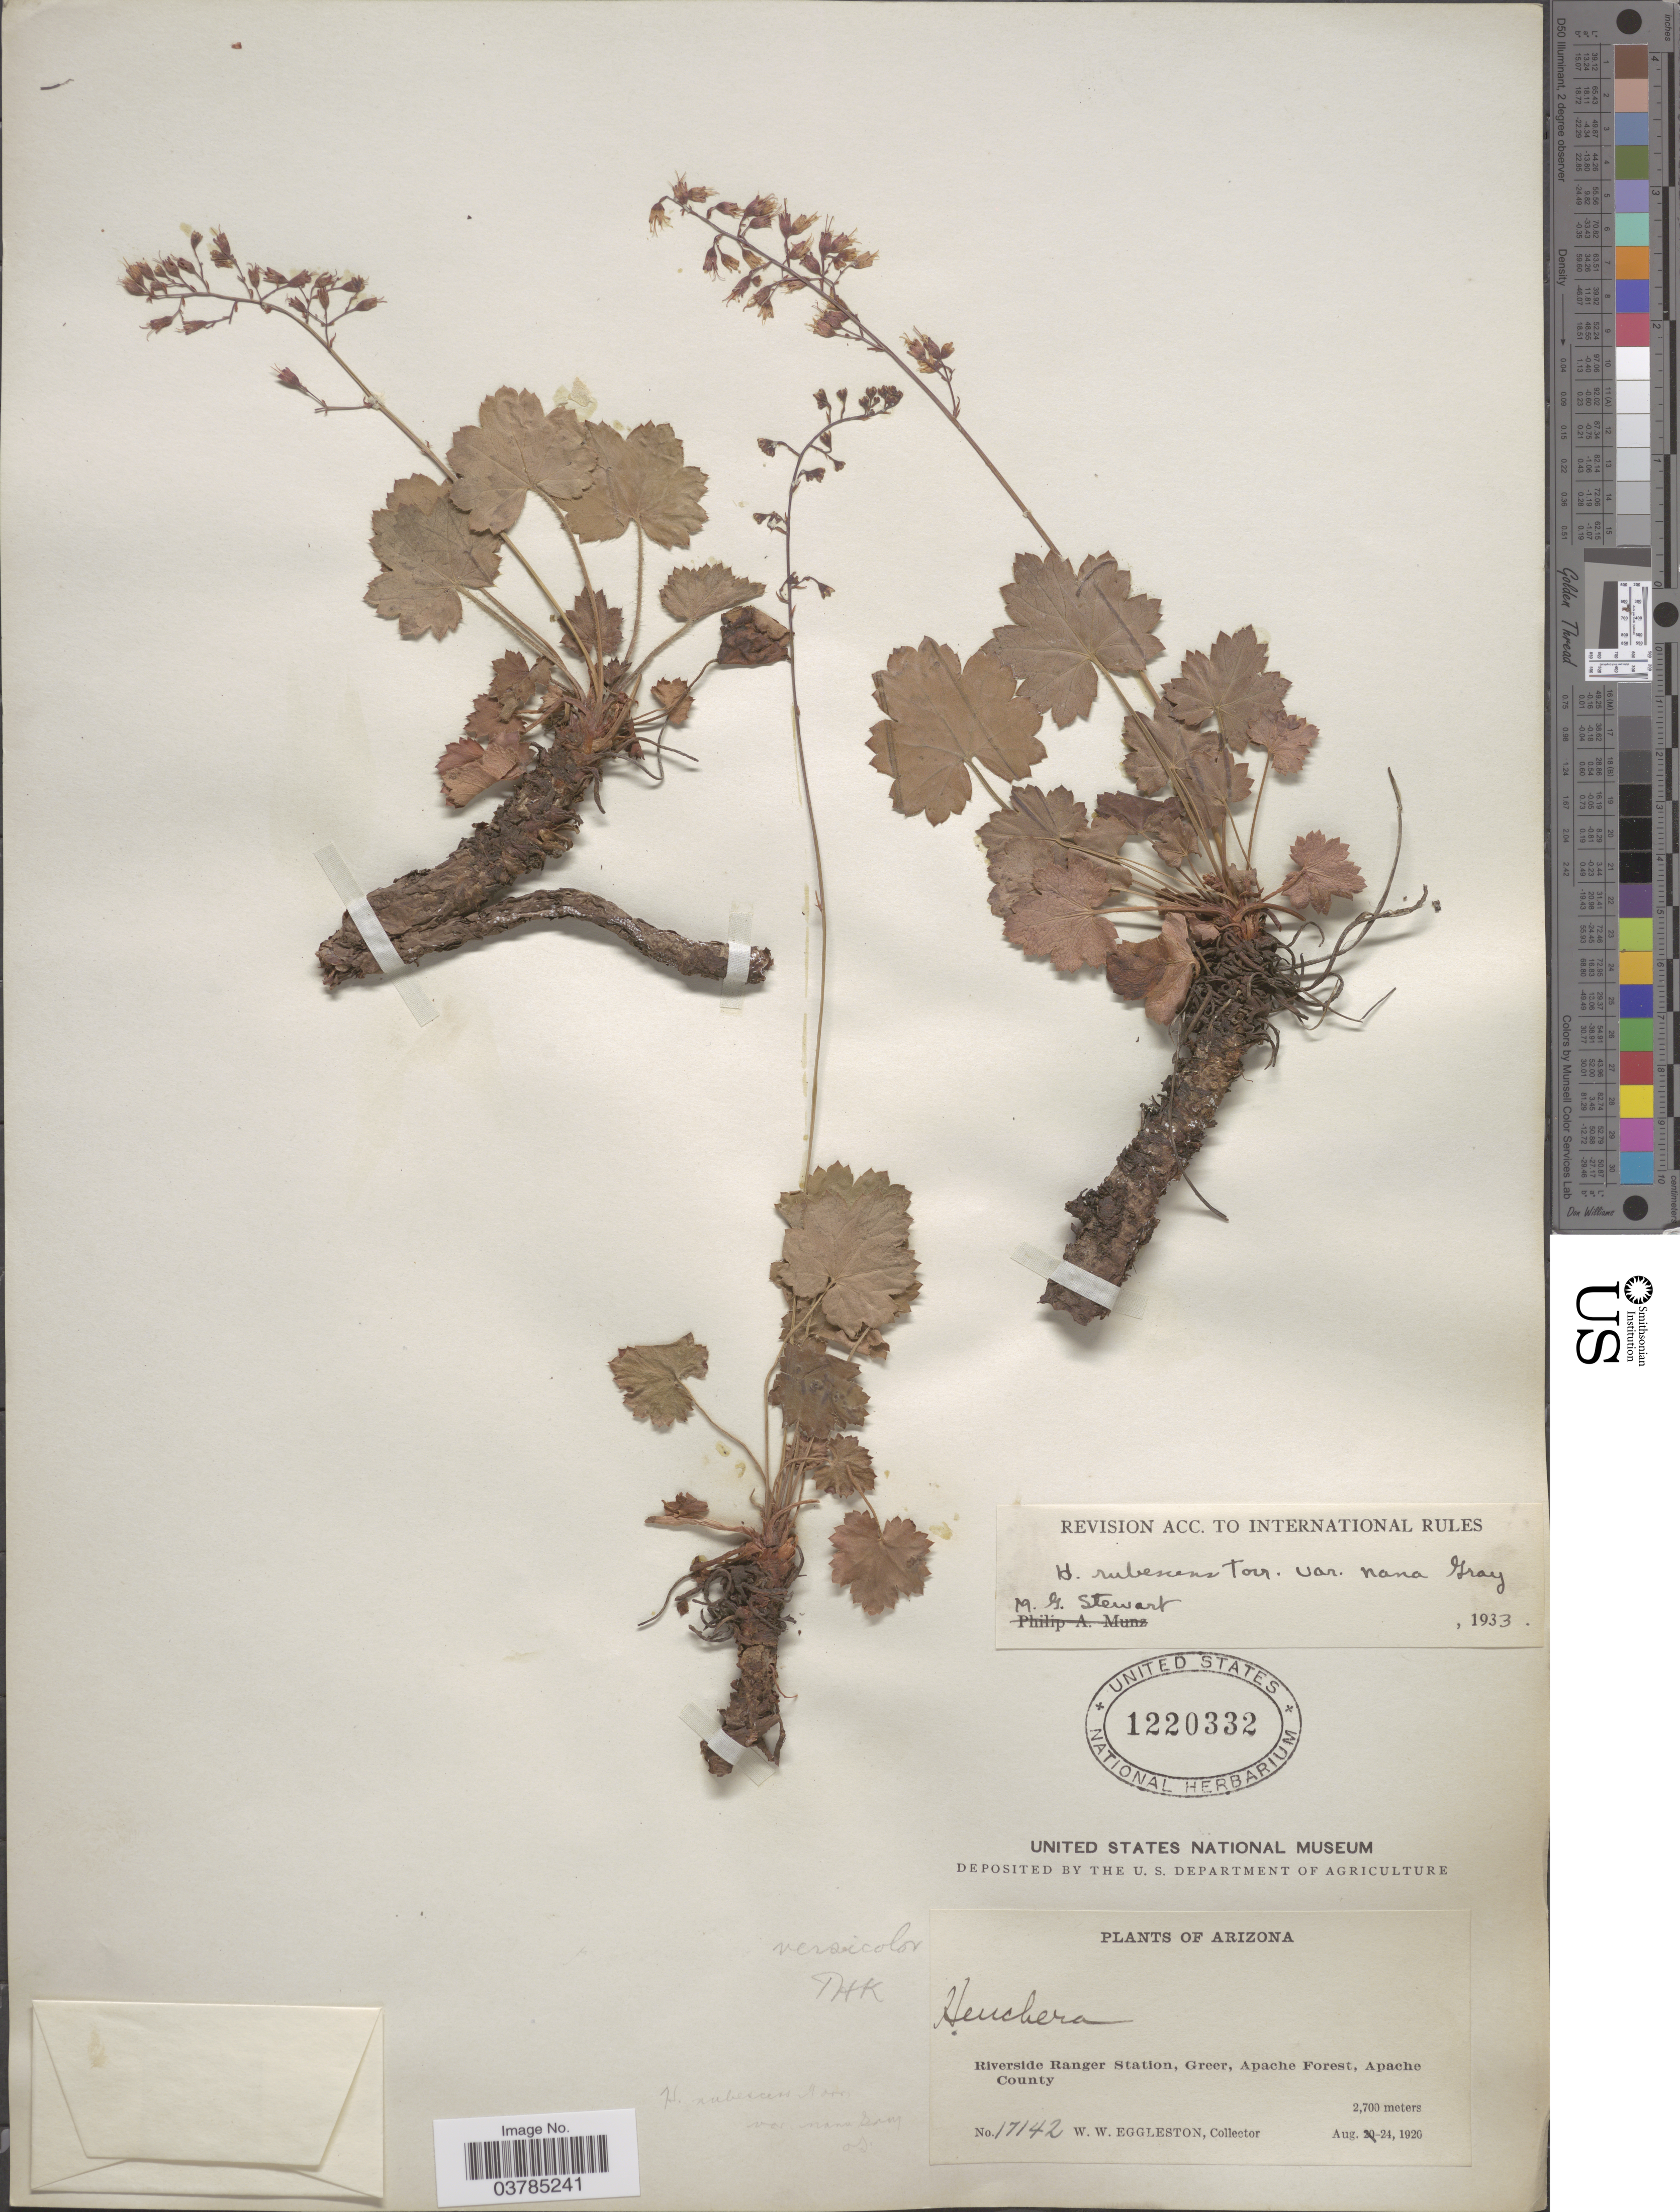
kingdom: Plantae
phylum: Tracheophyta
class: Magnoliopsida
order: Saxifragales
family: Saxifragaceae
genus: Heuchera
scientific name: Heuchera versicolor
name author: Greene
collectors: W. W. Eggleston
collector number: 17142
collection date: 1920-08-24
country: United States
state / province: Arizona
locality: Riverside Ranger Station, Greer, Apache Forest, Apache County.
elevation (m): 2700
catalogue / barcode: US 1220332